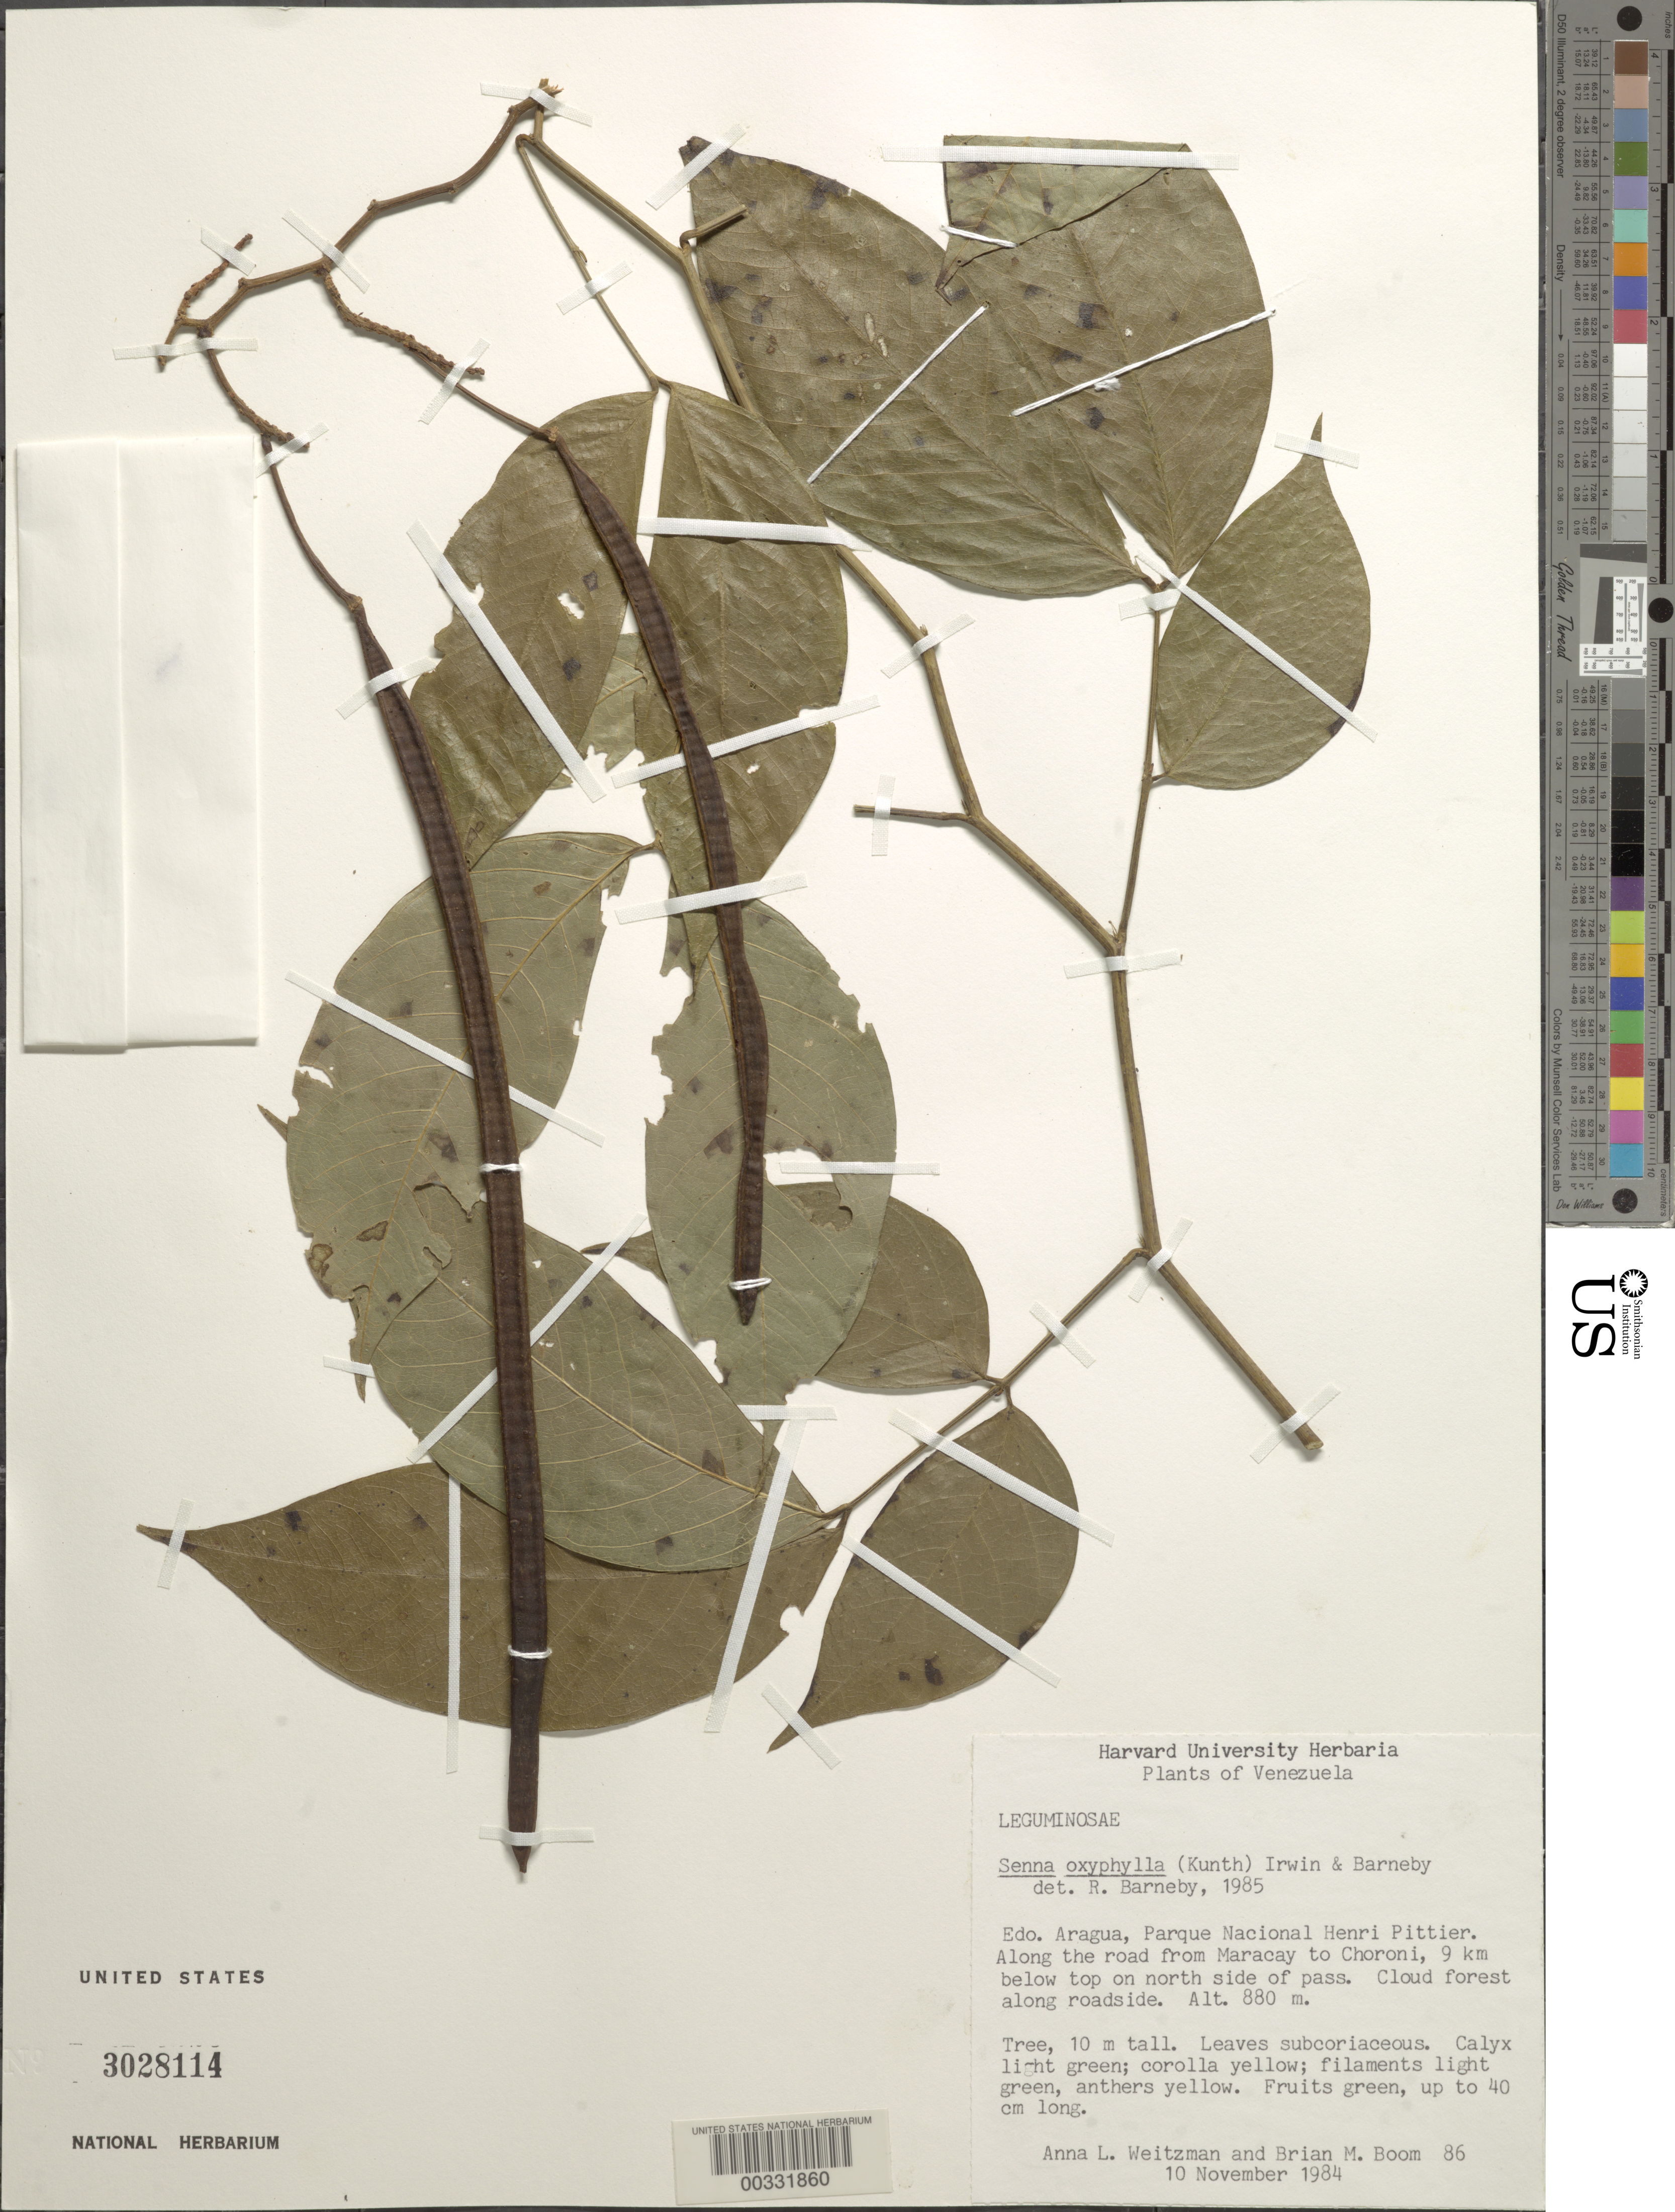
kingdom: Plantae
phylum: Tracheophyta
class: Magnoliopsida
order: Fabales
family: Fabaceae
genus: Senna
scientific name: Senna oxyphylla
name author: (Kunth) H.S. Irwin & Barneby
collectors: A. L. Weitzman & B. M. Boom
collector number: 86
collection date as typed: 10 Nov 1984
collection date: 1984-11-10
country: Venezuela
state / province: Aragua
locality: Parque nacional henri pittier; along the road from maracay to choroni, 9 km below top on n side of pass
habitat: Cloud forest along roadside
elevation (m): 880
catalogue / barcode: US 3028114